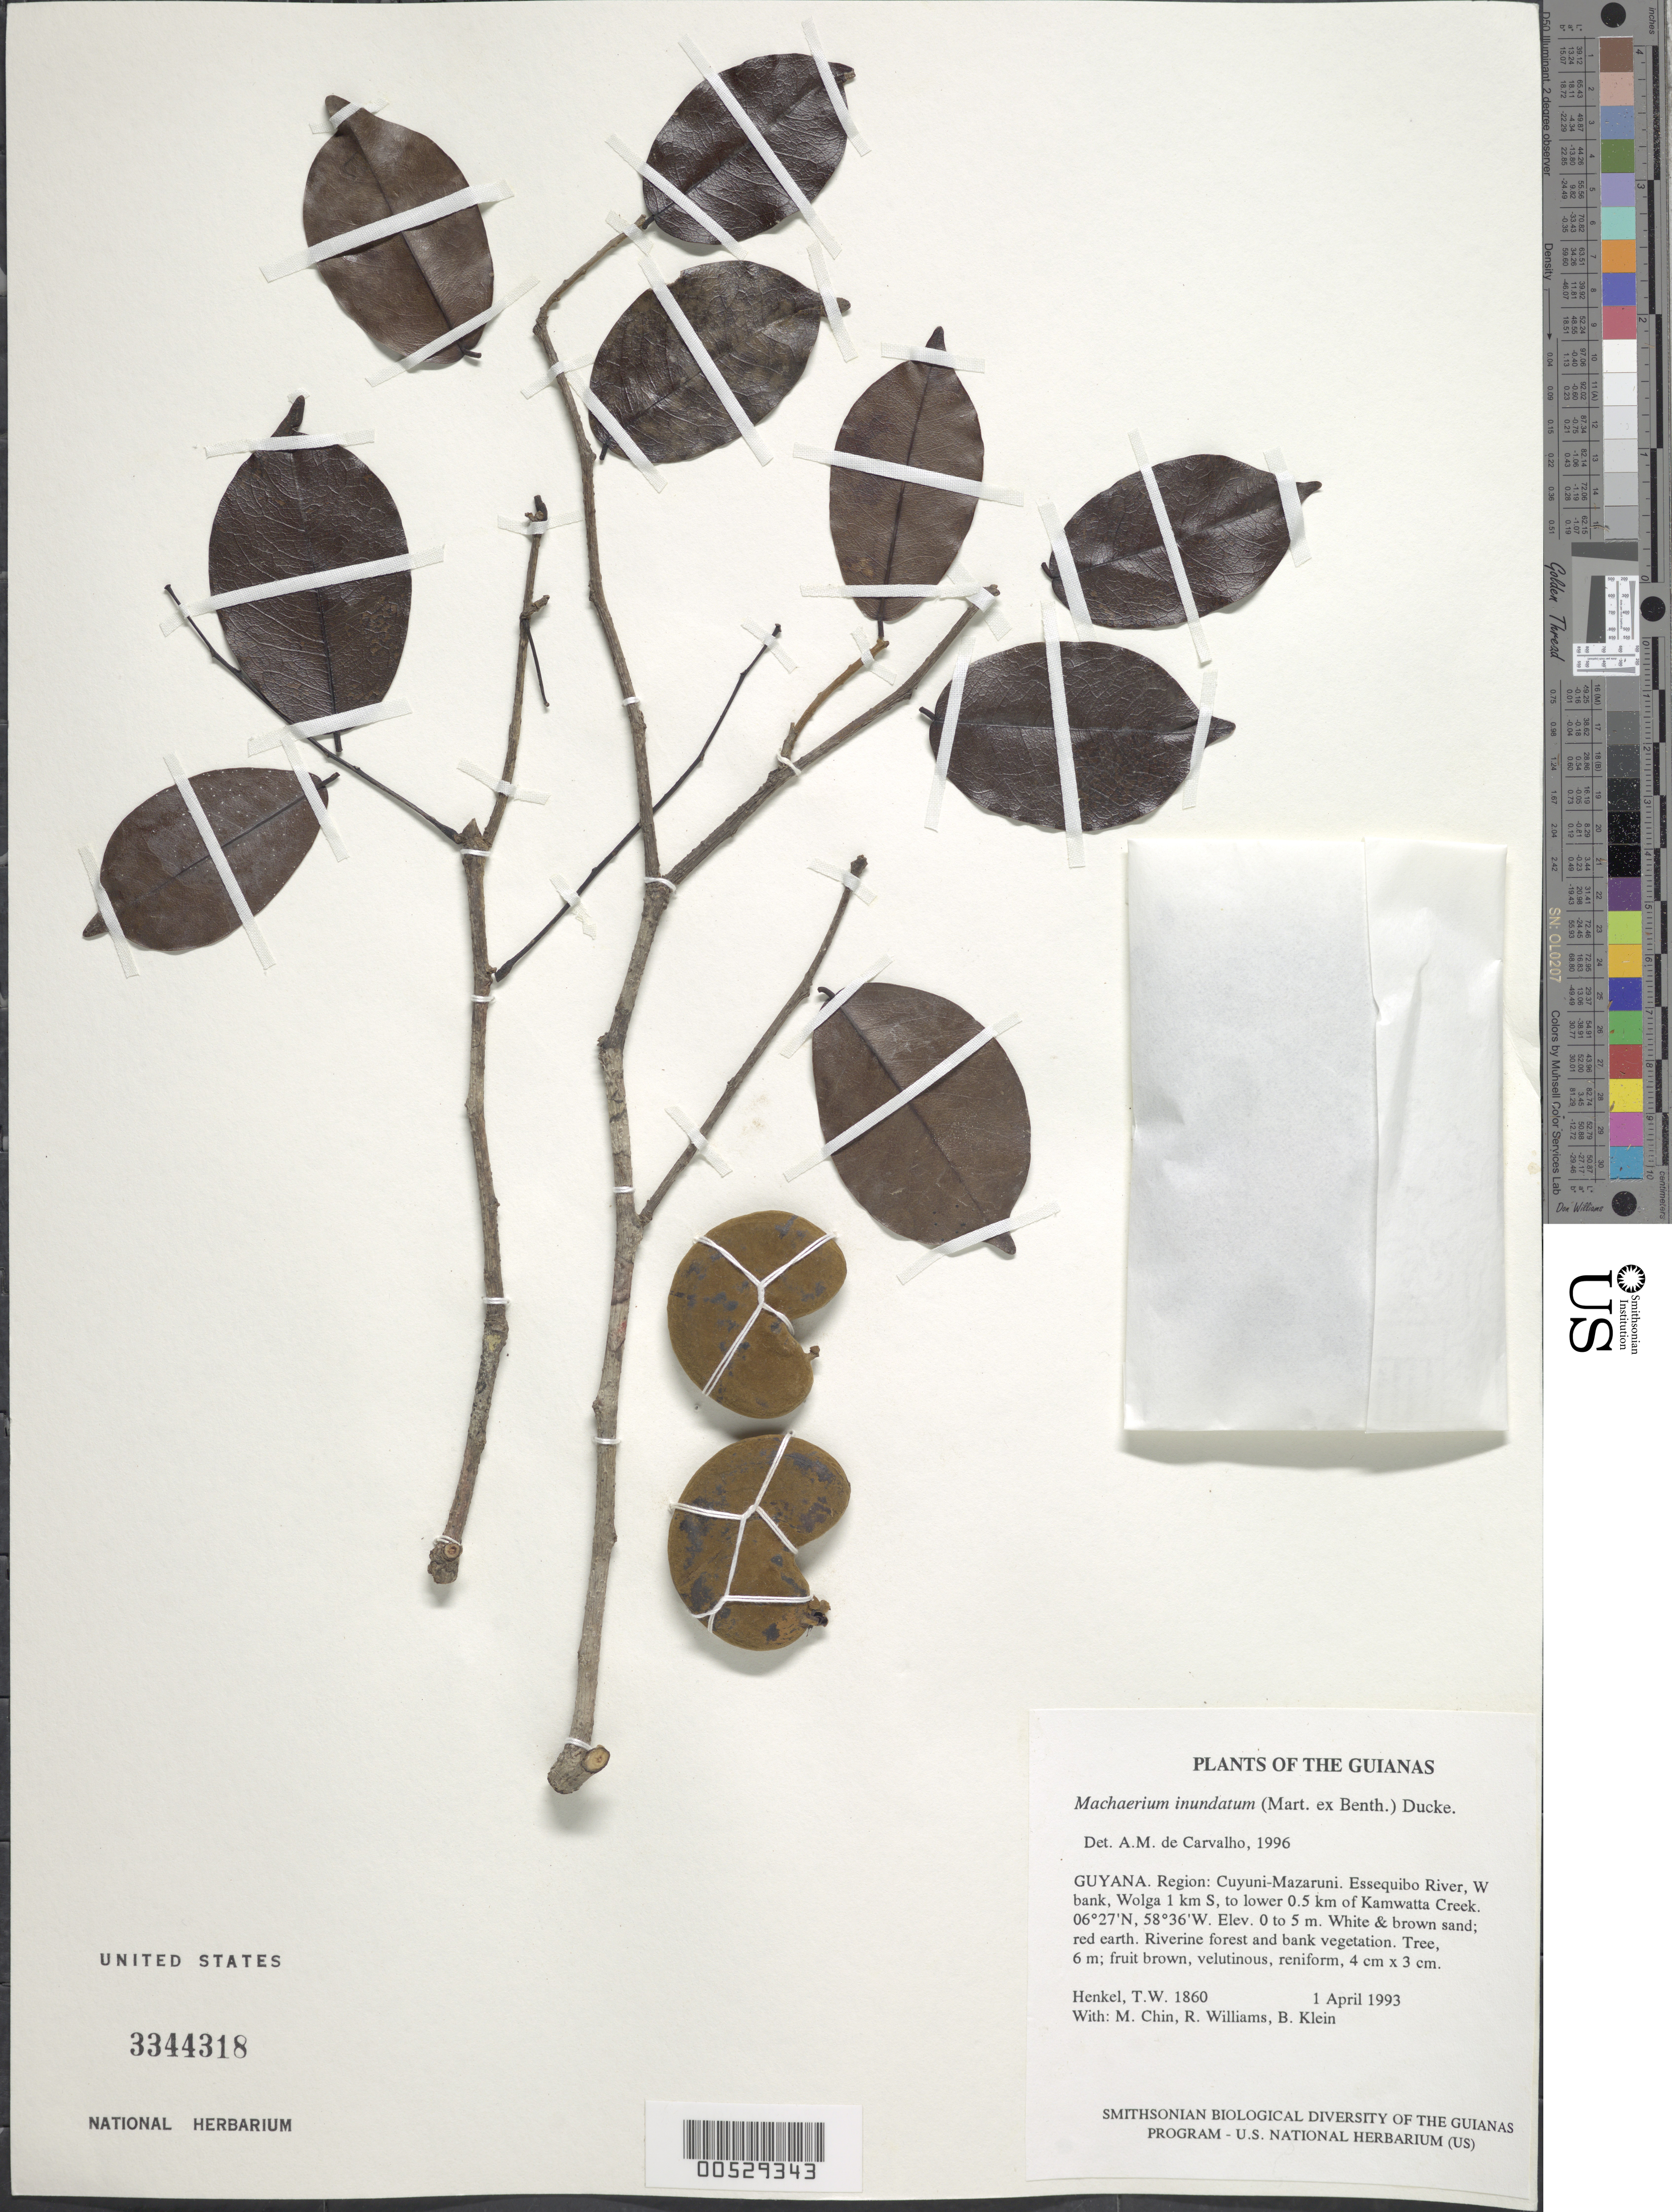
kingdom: Plantae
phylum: Tracheophyta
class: Magnoliopsida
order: Fabales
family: Fabaceae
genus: Machaerium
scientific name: Machaerium inundatum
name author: (Mart. ex Benth.) Ducke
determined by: Carvalho, A. M. V. de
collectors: T. Henkel, M. Chin, R. Williams & B. Klein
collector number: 1860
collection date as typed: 1 April 1993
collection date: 1993-04-01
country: Guyana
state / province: Cuyuni-Mazaruni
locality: Essequibo River, W bank, Wolga 1 km S, to lower 0.5 km of Kamwatta Creek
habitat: White & brown sand; red earth. Riverine forest and bank vegetation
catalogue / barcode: US 3344318